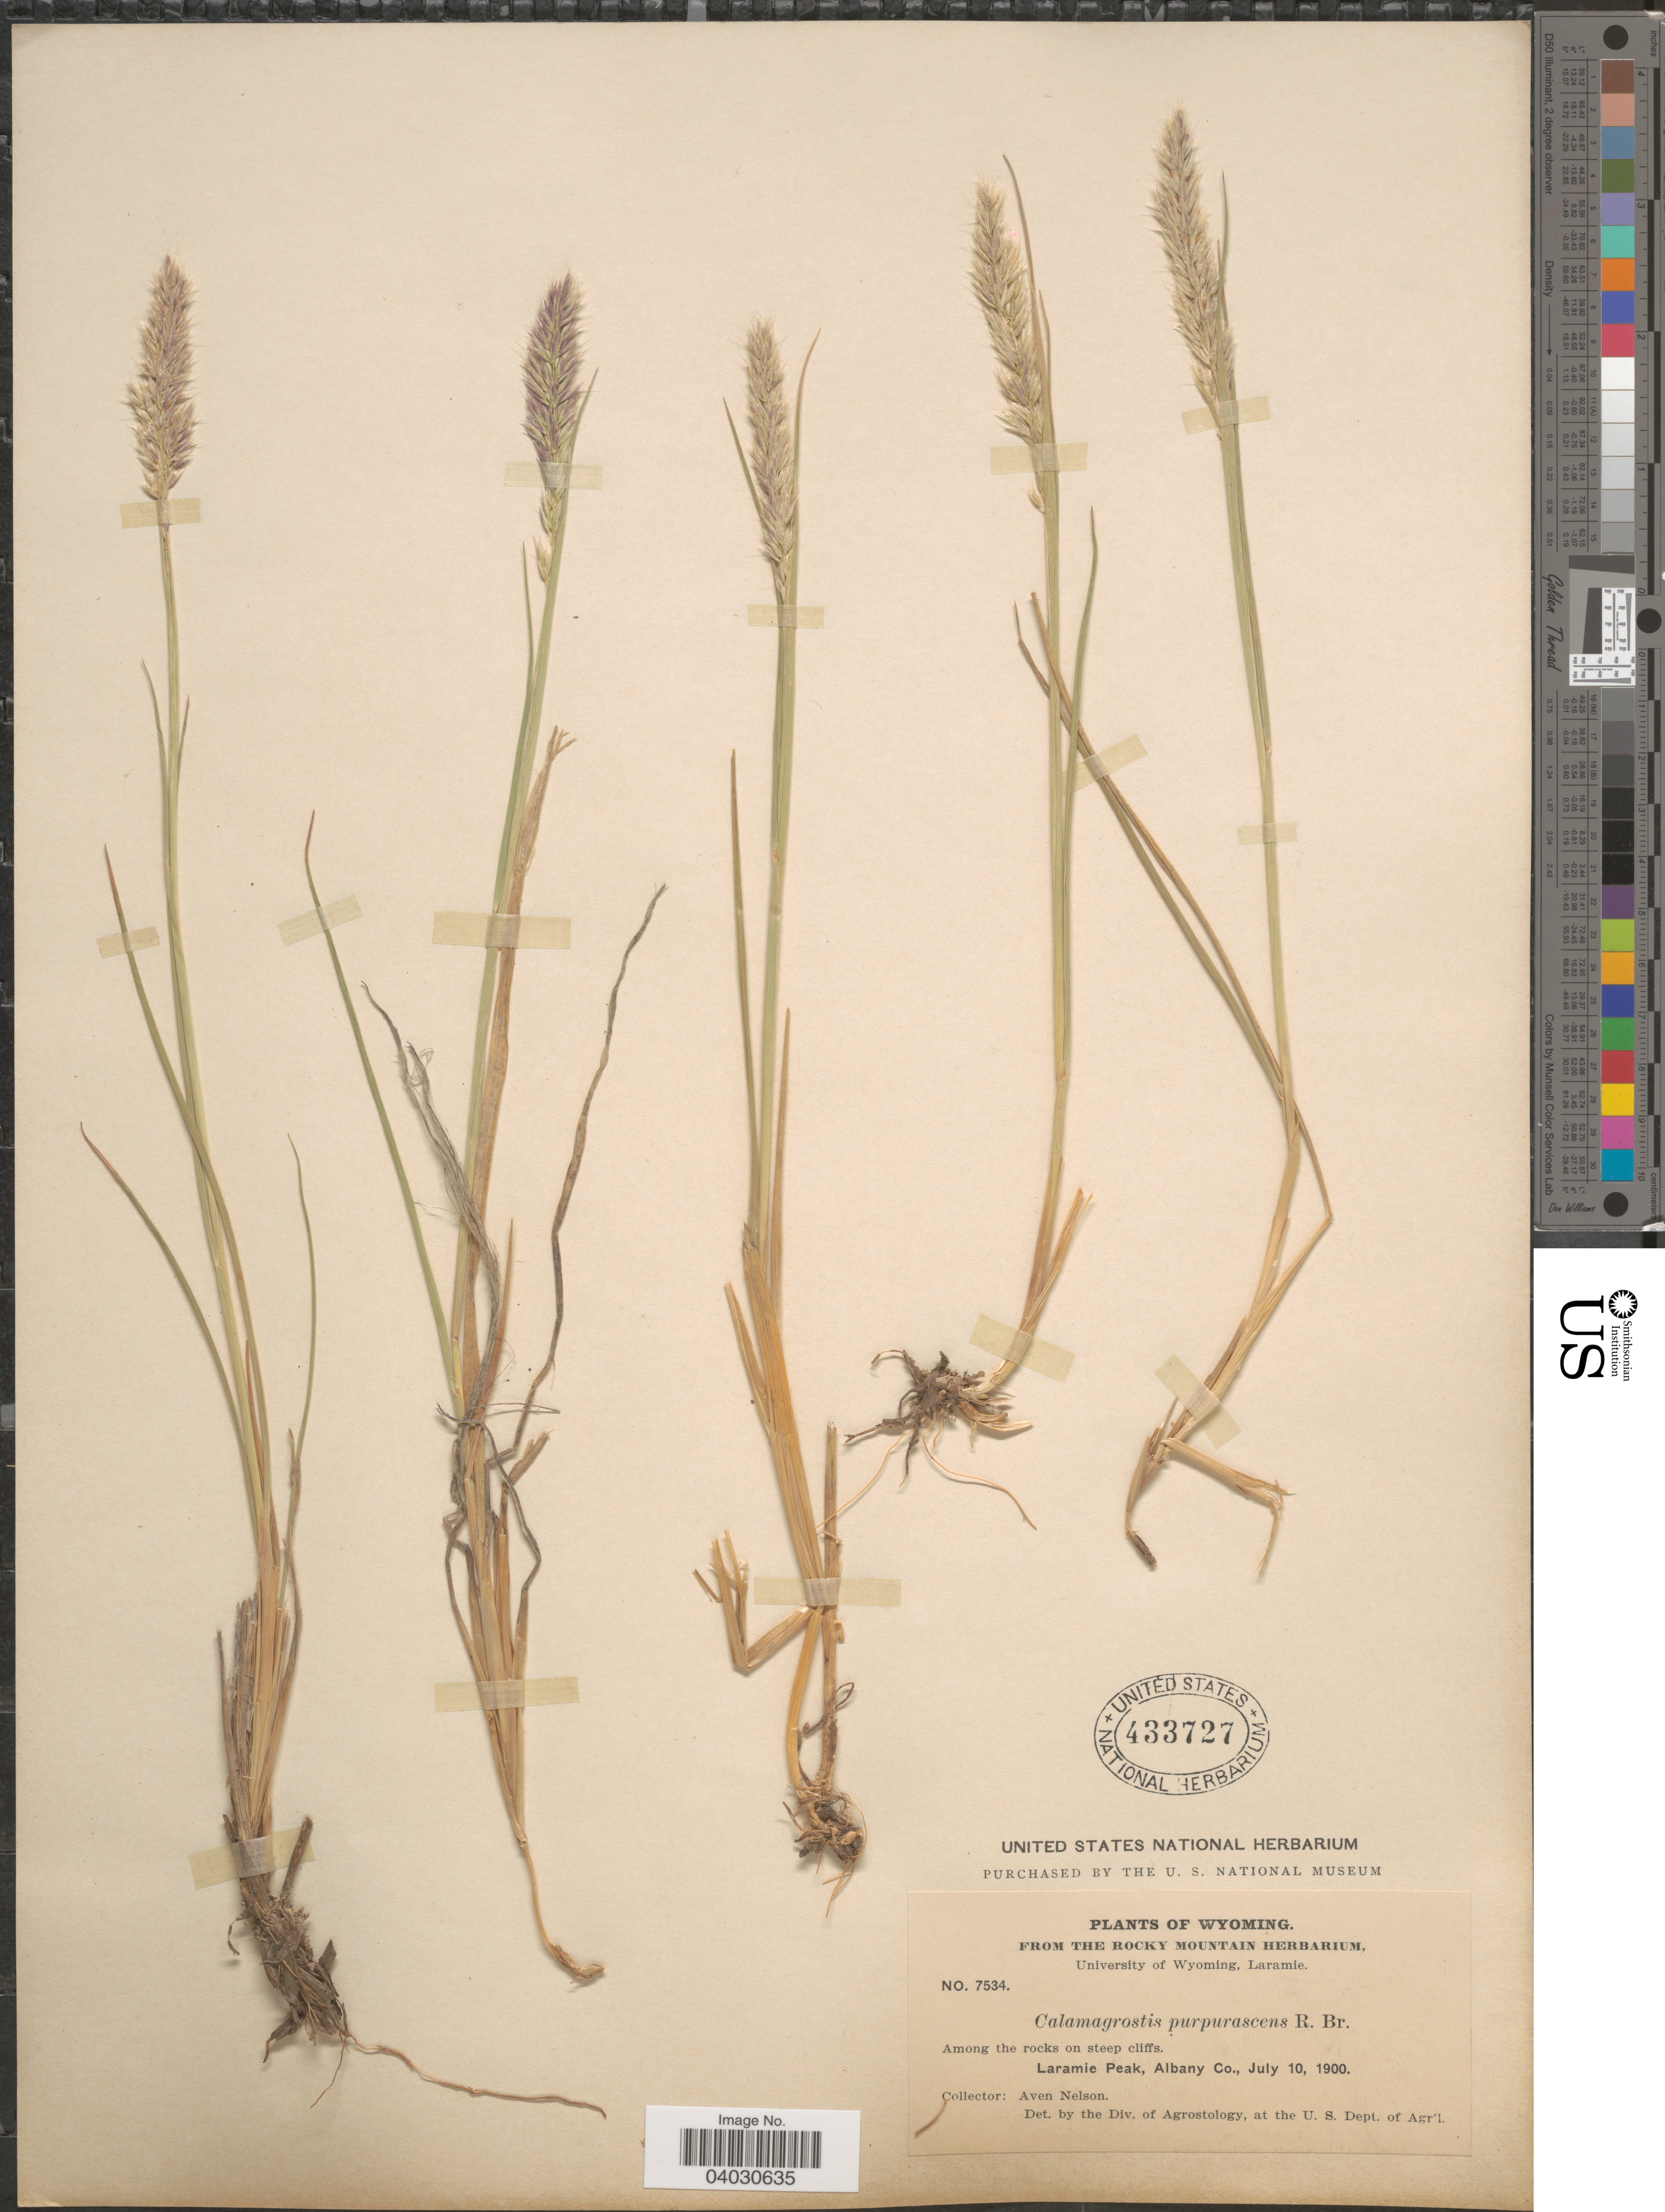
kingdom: Plantae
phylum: Tracheophyta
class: Liliopsida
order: Poales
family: Poaceae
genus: Calamagrostis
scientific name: Calamagrostis purpurascens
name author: R. Br.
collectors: A. Nelson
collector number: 7534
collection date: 1900-07-10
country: United States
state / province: Wyoming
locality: Laramie Peak, Albany Co.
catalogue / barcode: US 433727